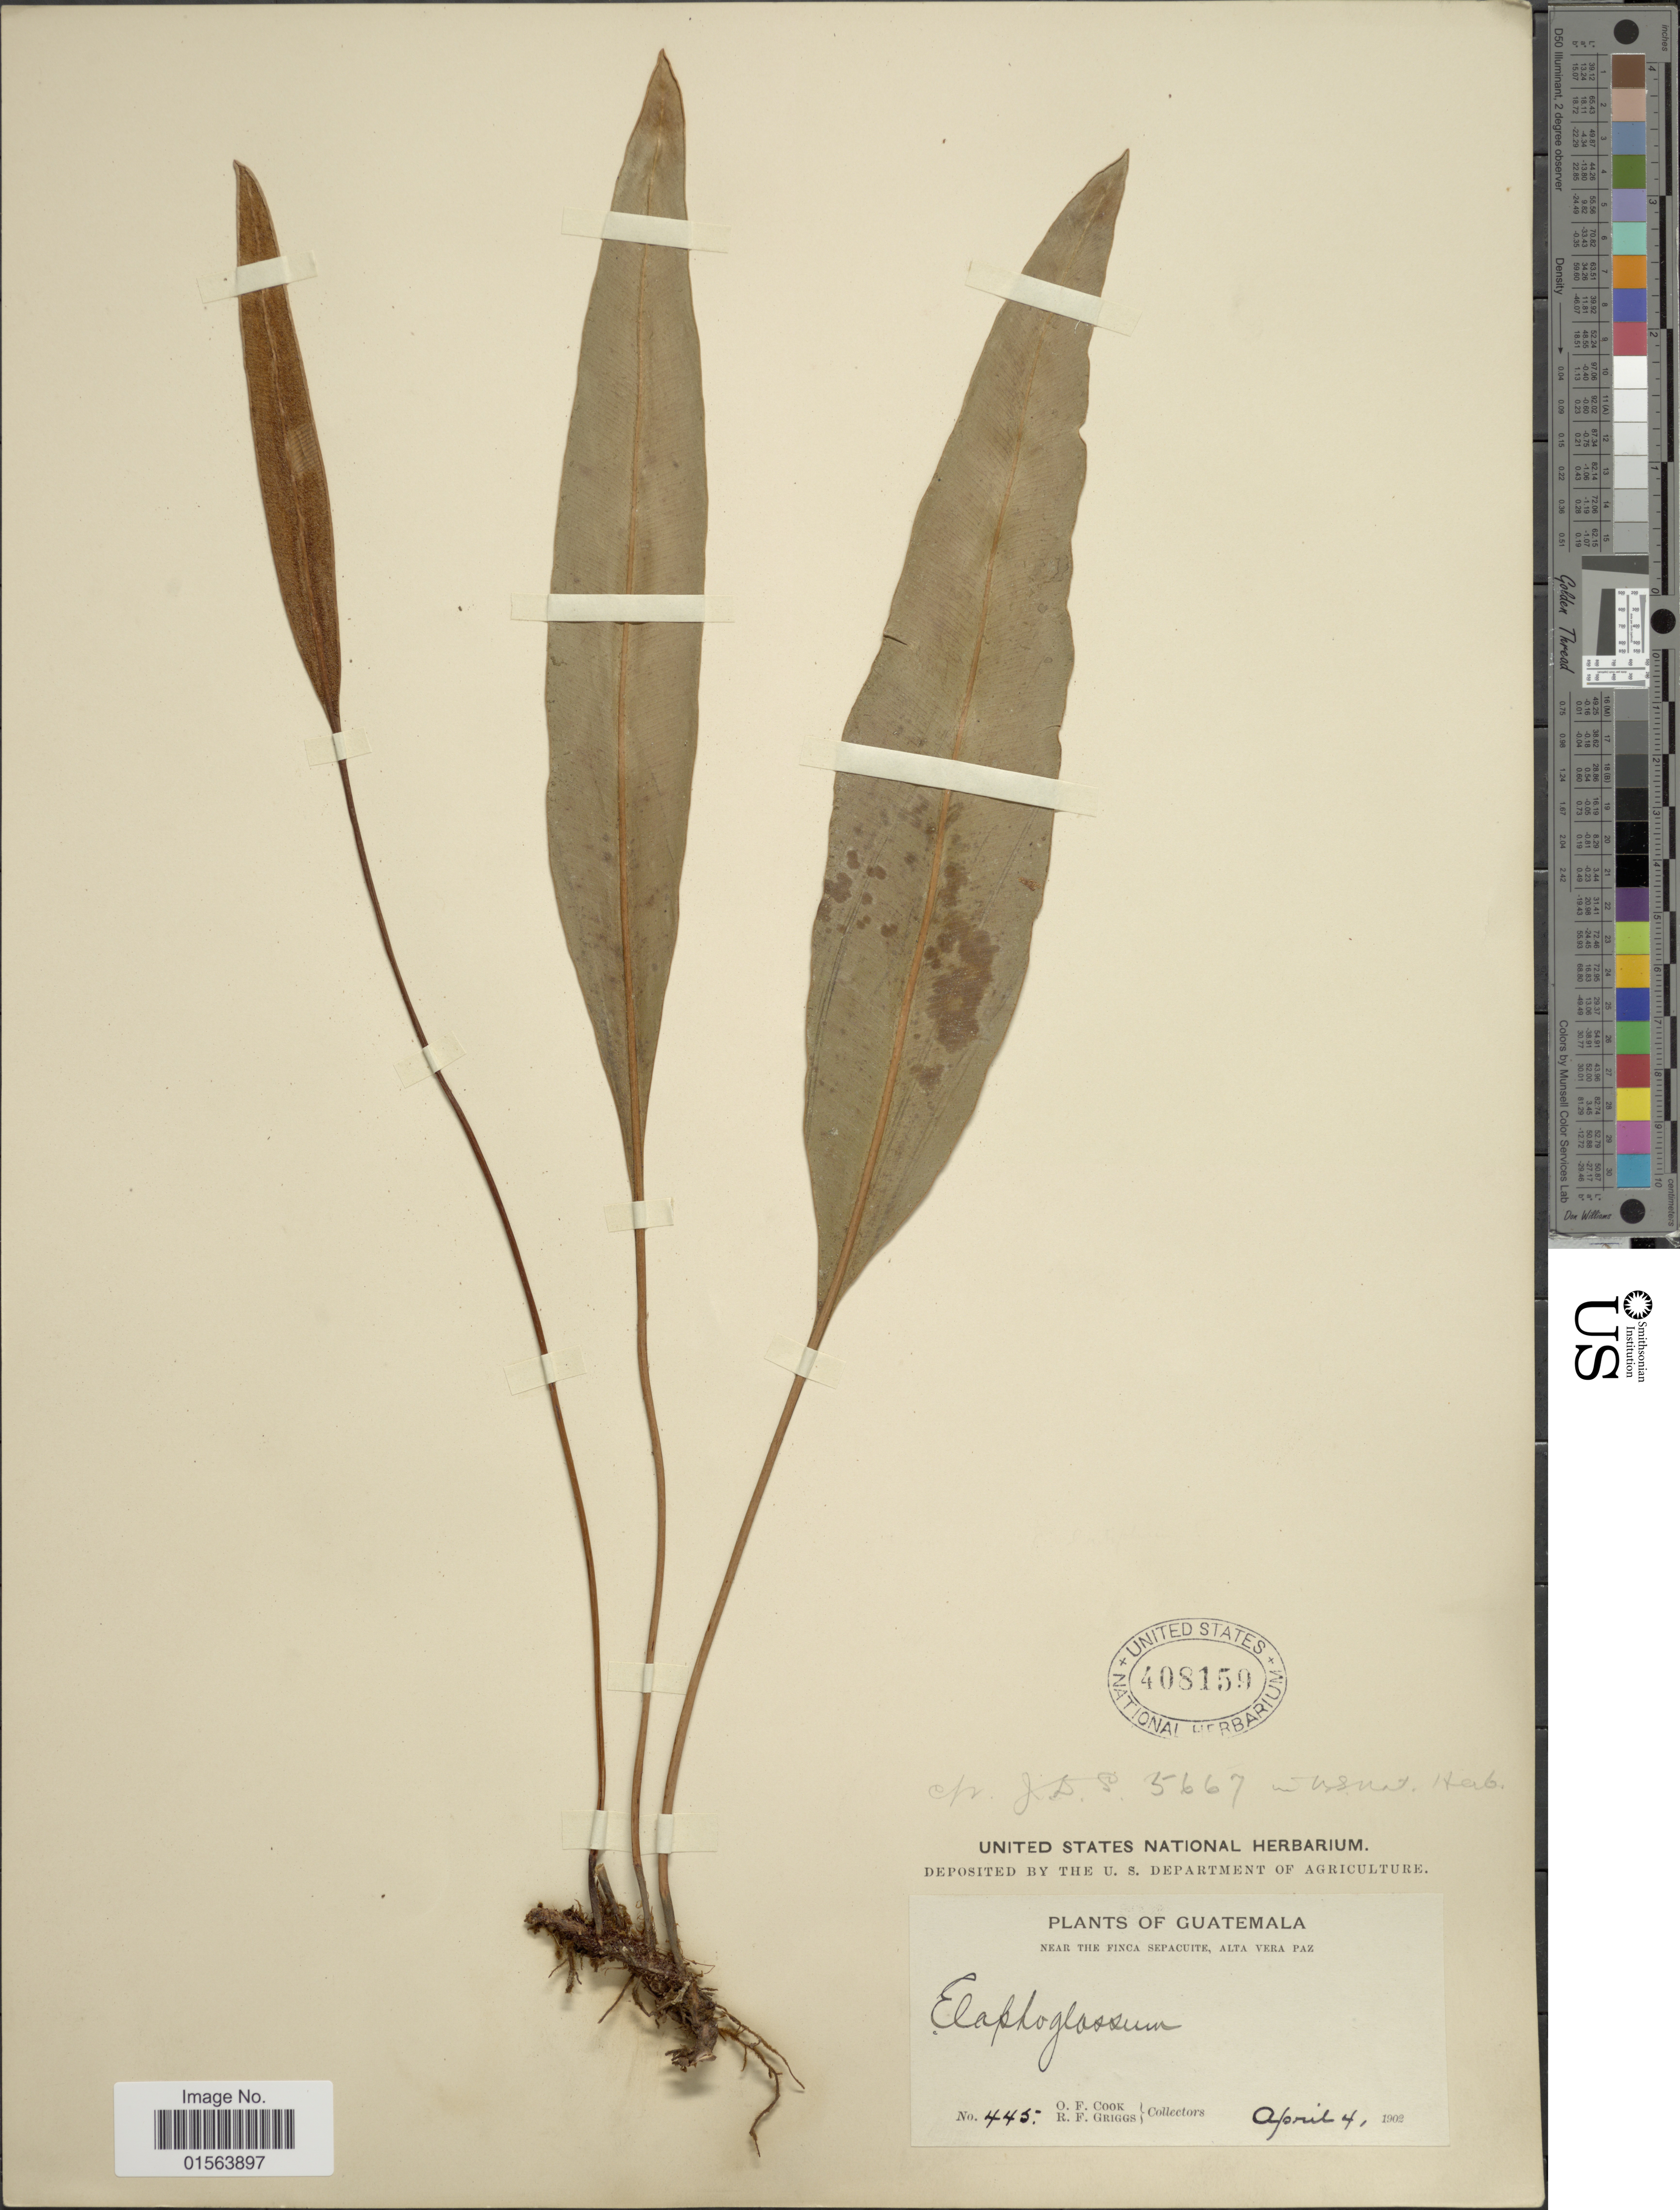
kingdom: Plantae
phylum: Tracheophyta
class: Polypodiopsida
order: Polypodiales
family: Dryopteridaceae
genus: Elaphoglossum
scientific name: Elaphoglossum guatemalense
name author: (Klotzsch) T. Moore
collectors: O. F. Cook & R. F. Griggs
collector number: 445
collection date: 1902-04-04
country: Guatemala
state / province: Alta Verapaz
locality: Near the Finca Sepacuite, Alta Vera Paz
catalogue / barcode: US 408159